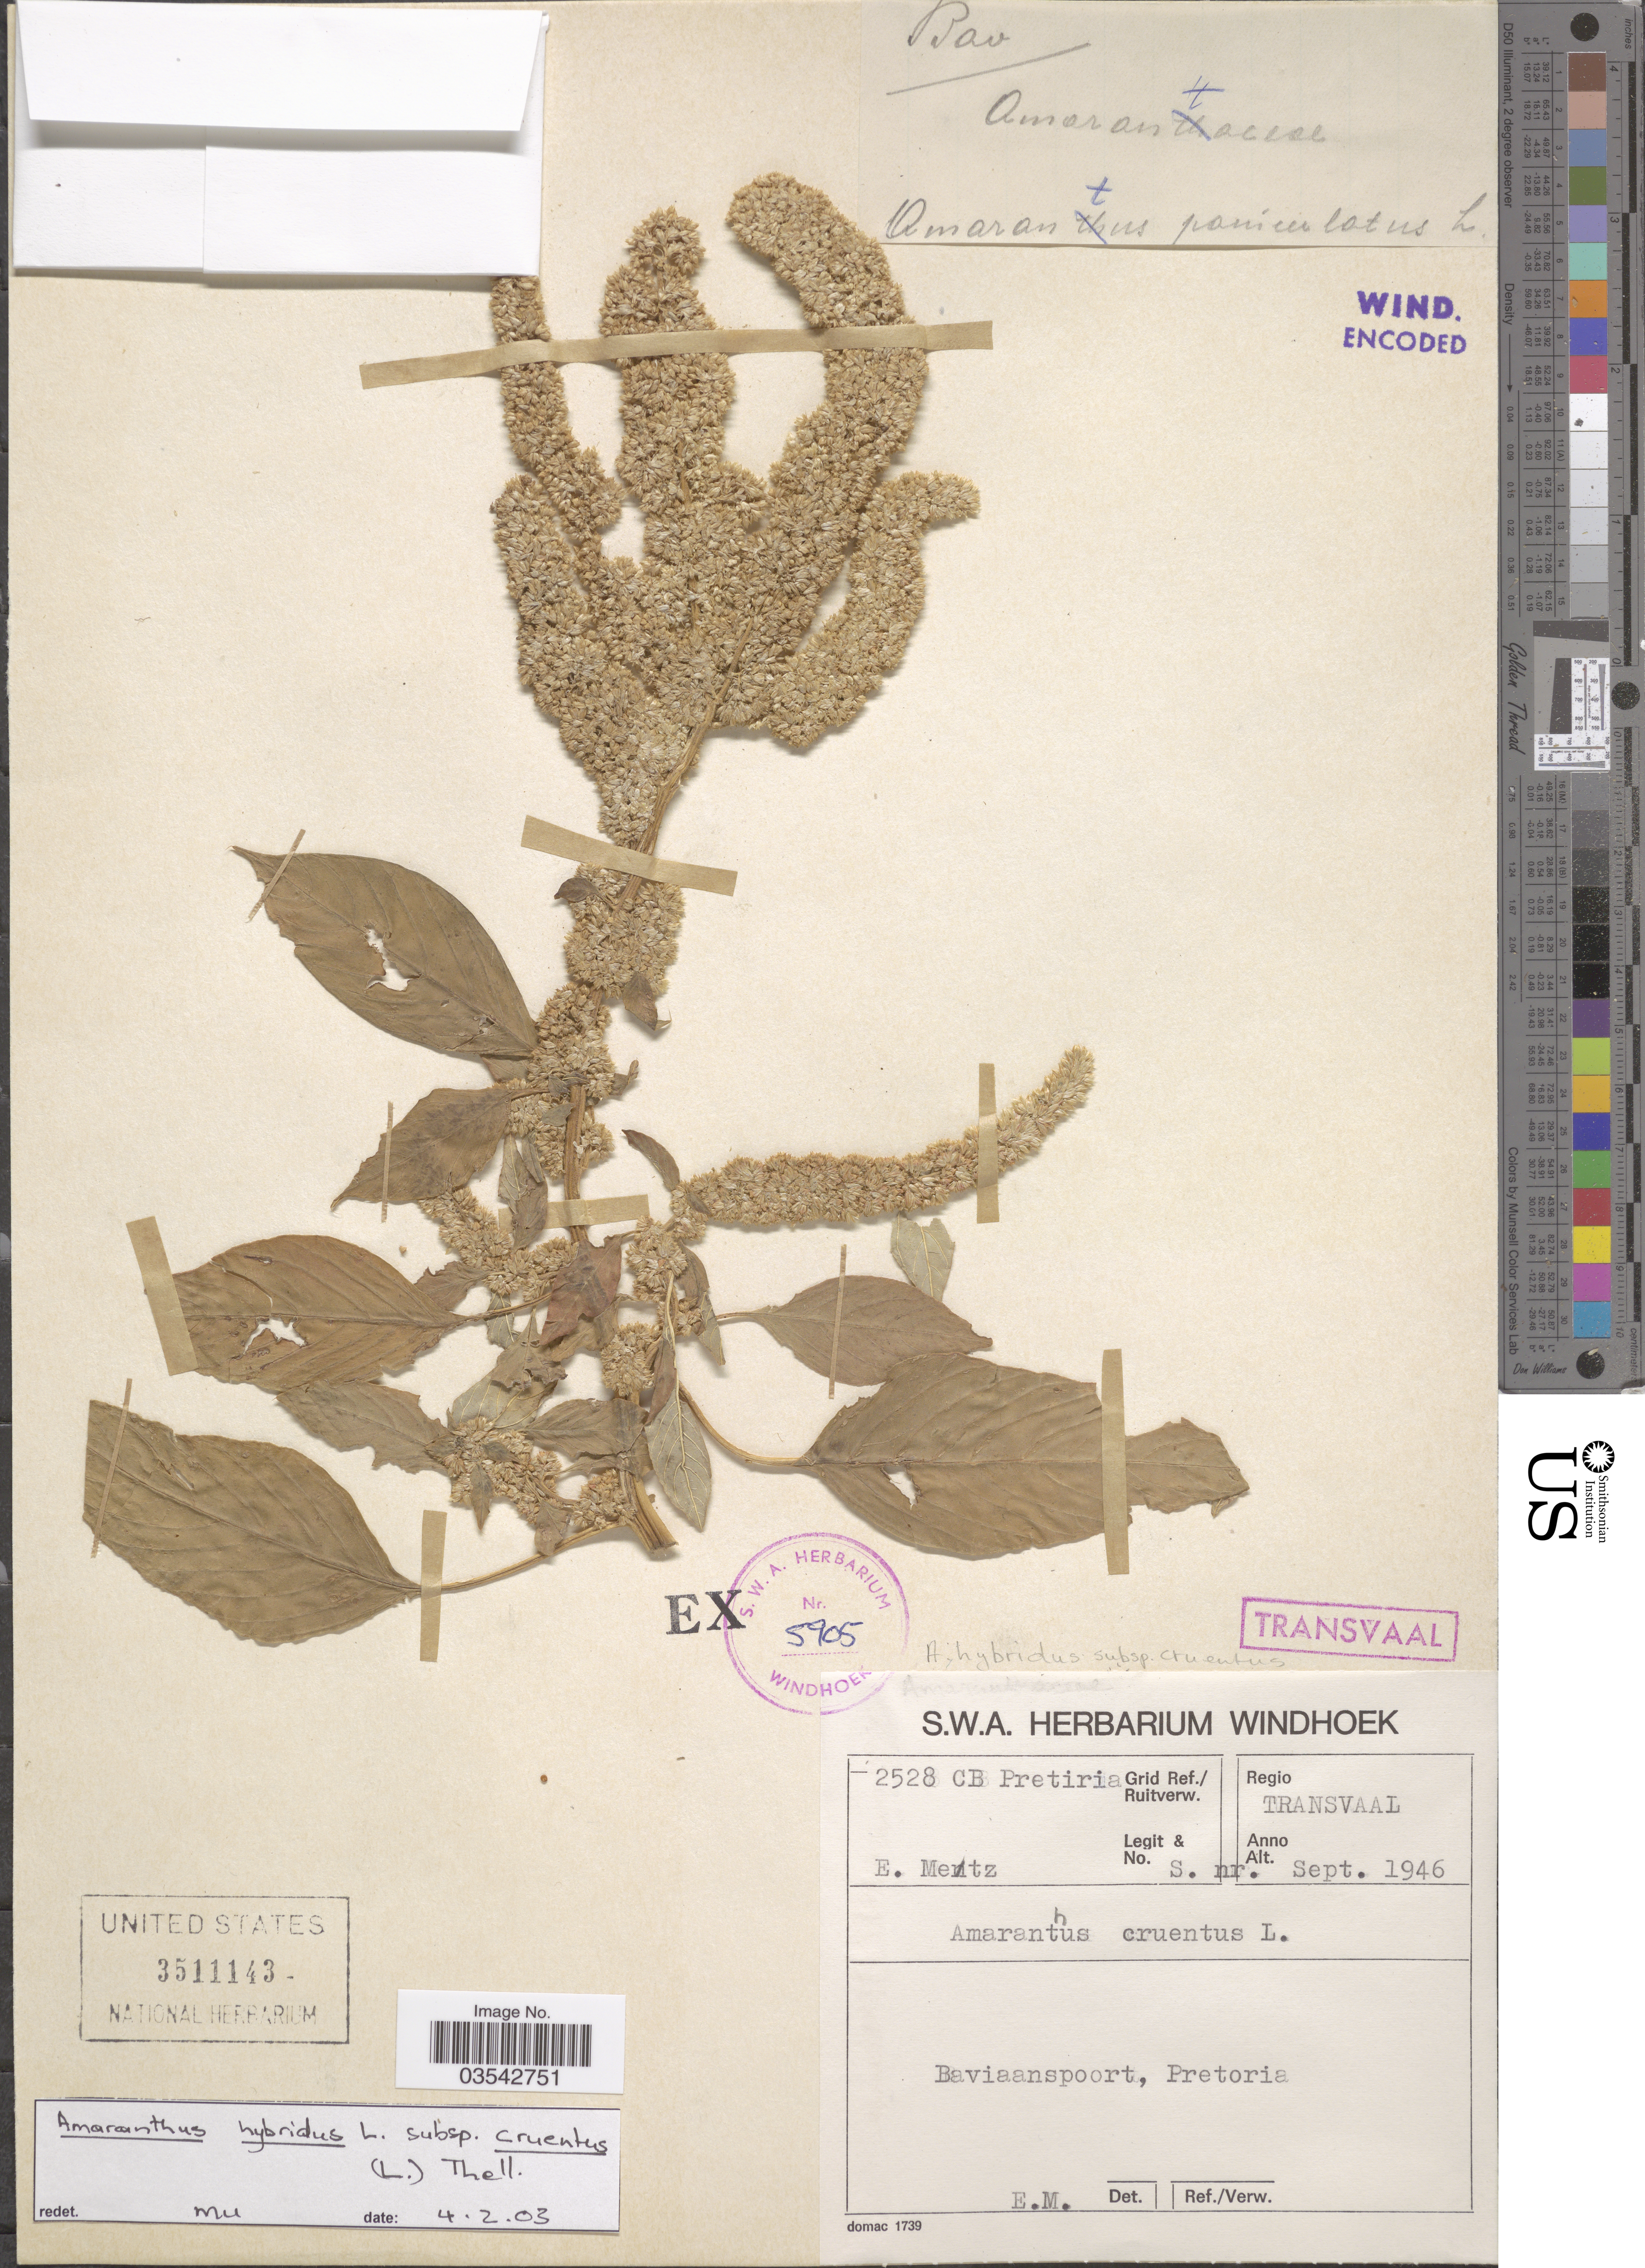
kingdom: Plantae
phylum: Tracheophyta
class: Magnoliopsida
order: Caryophyllales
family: Amaranthaceae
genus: Amaranthus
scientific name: Amaranthus cruentus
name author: L.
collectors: E. Mentz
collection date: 1946-09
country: South Africa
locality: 2528 CB Pretiria Grid Ref./ Ruitverw. Regio Transvaal. Baviaanspoort, Pretoria.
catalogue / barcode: US 3511143